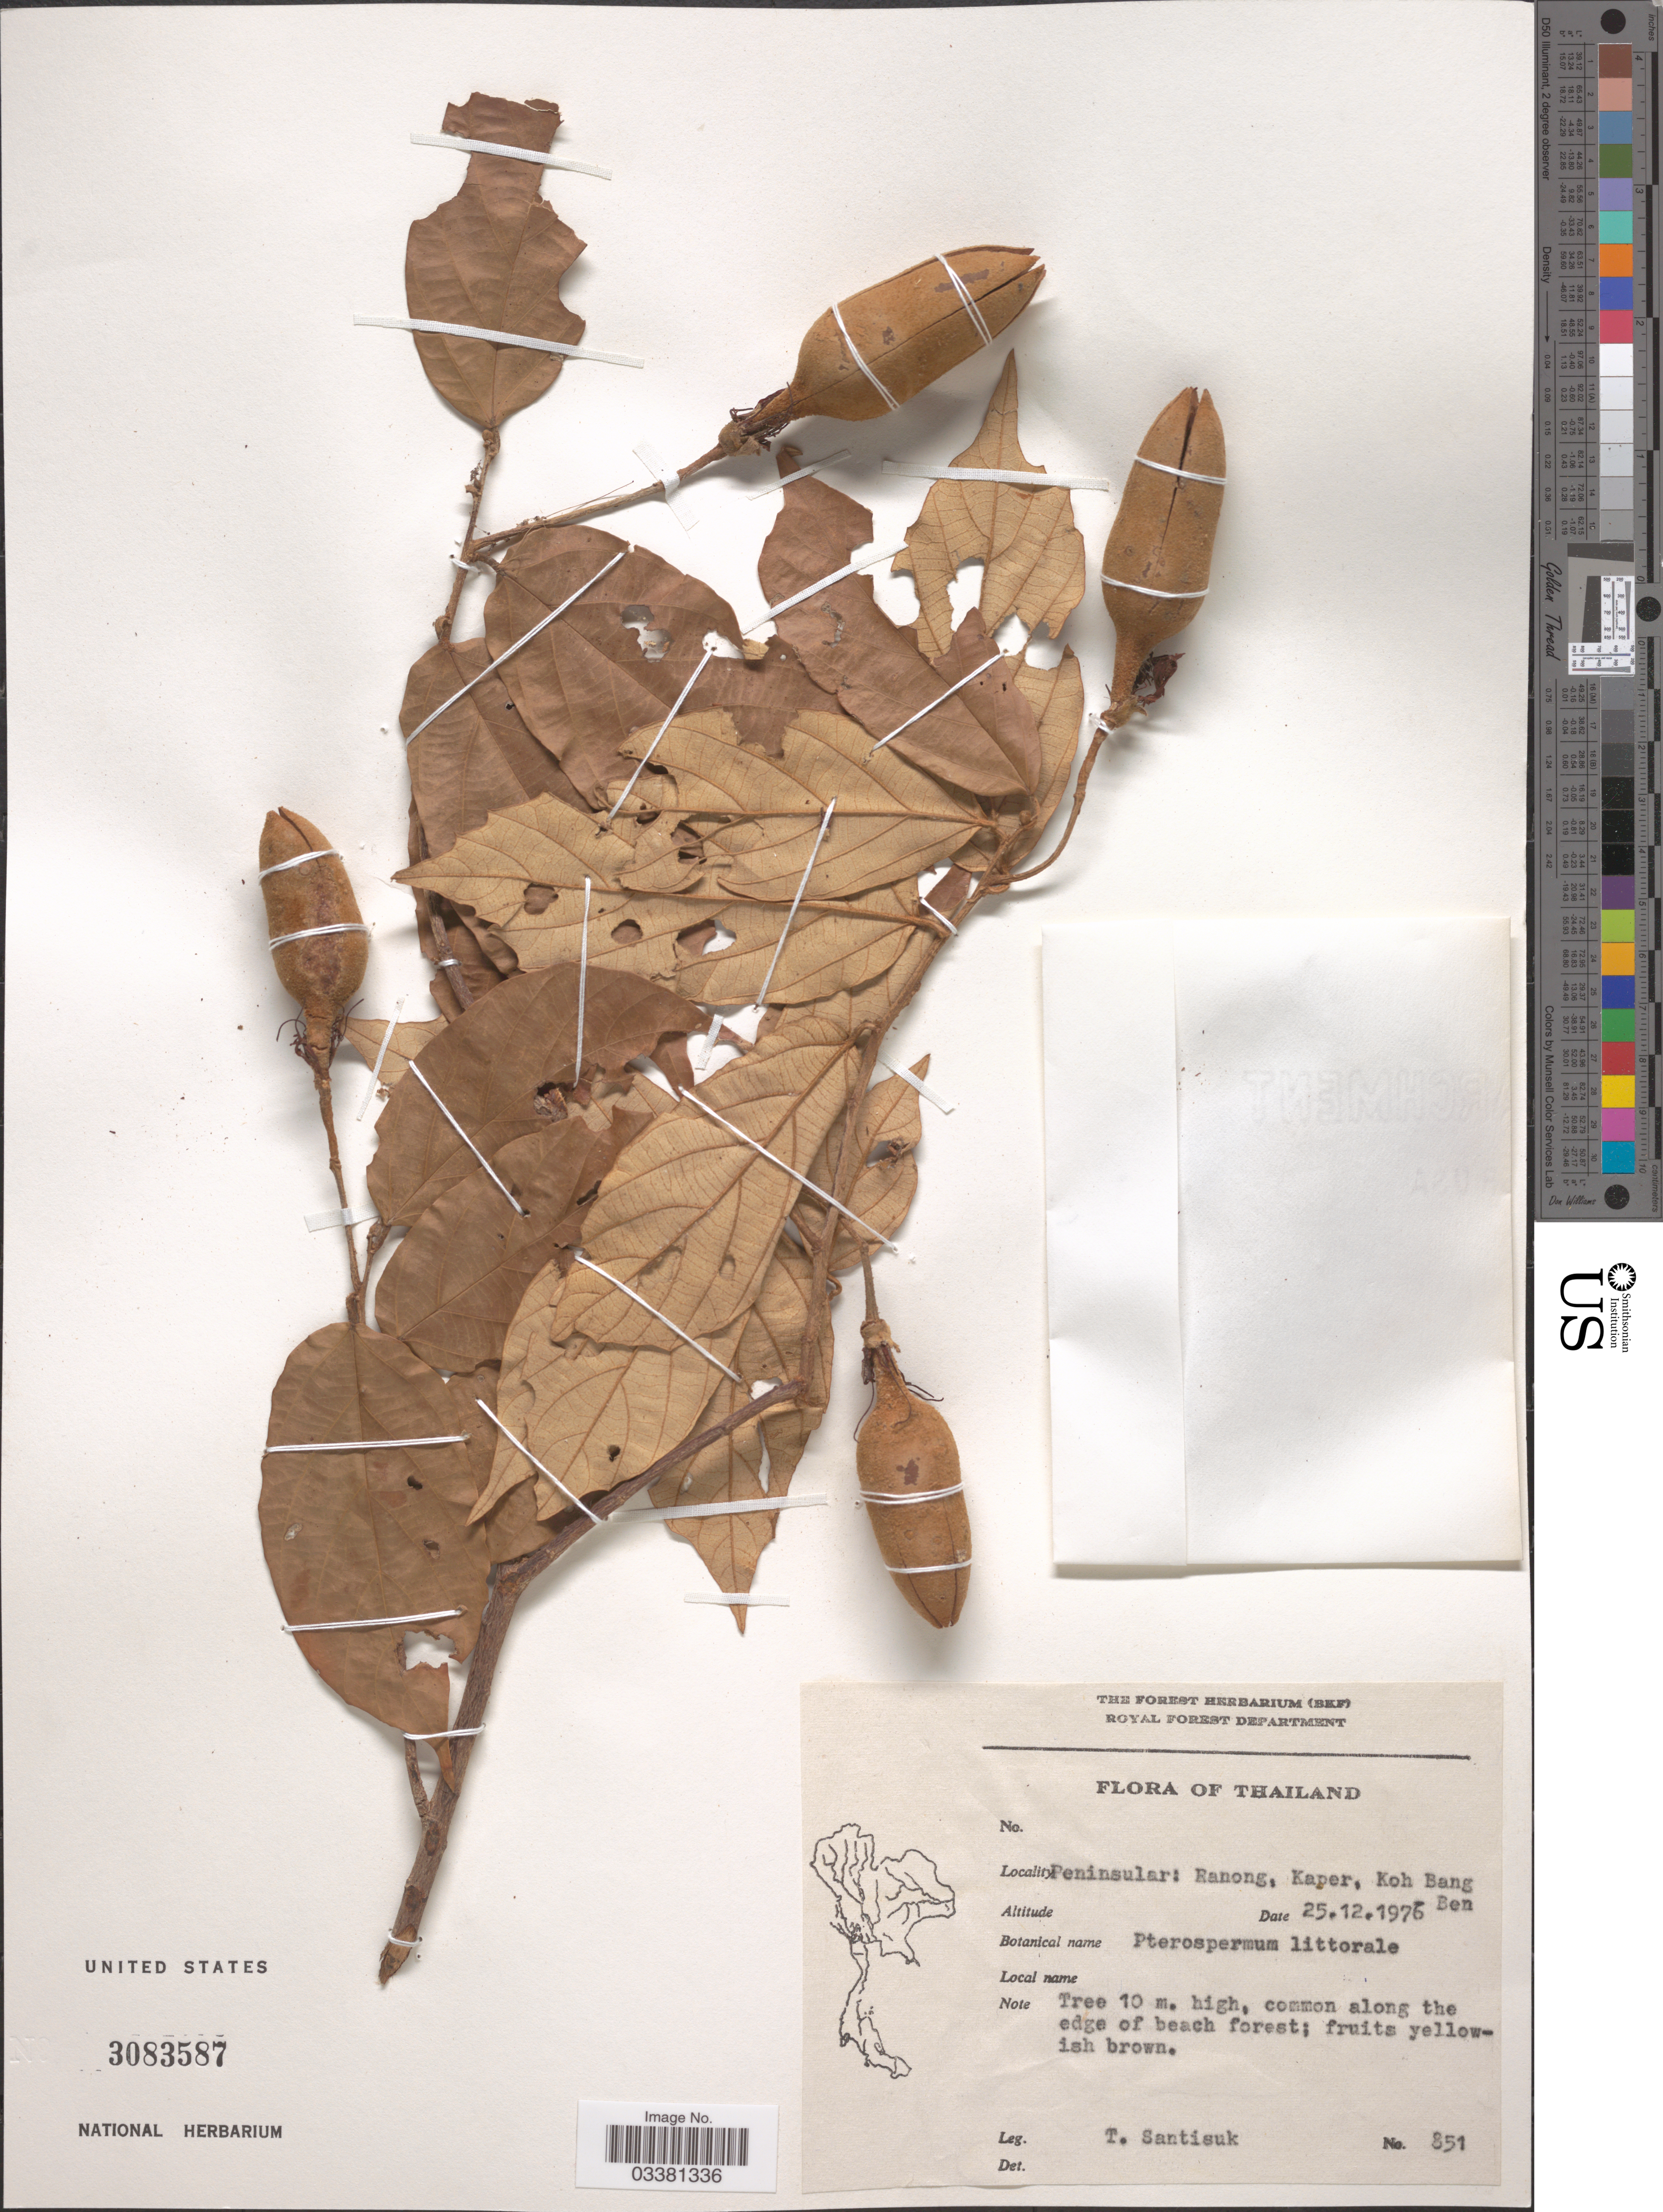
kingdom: Plantae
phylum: Tracheophyta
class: Magnoliopsida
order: Malvales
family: Malvaceae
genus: Pterospermum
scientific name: Pterospermum littorale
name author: Craib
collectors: T. Santisuk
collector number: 851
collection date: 1976-12-25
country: Thailand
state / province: Ranong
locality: Peninsular: Ranong, Kaper, Koh Bang-Ben.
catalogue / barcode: US 3083587